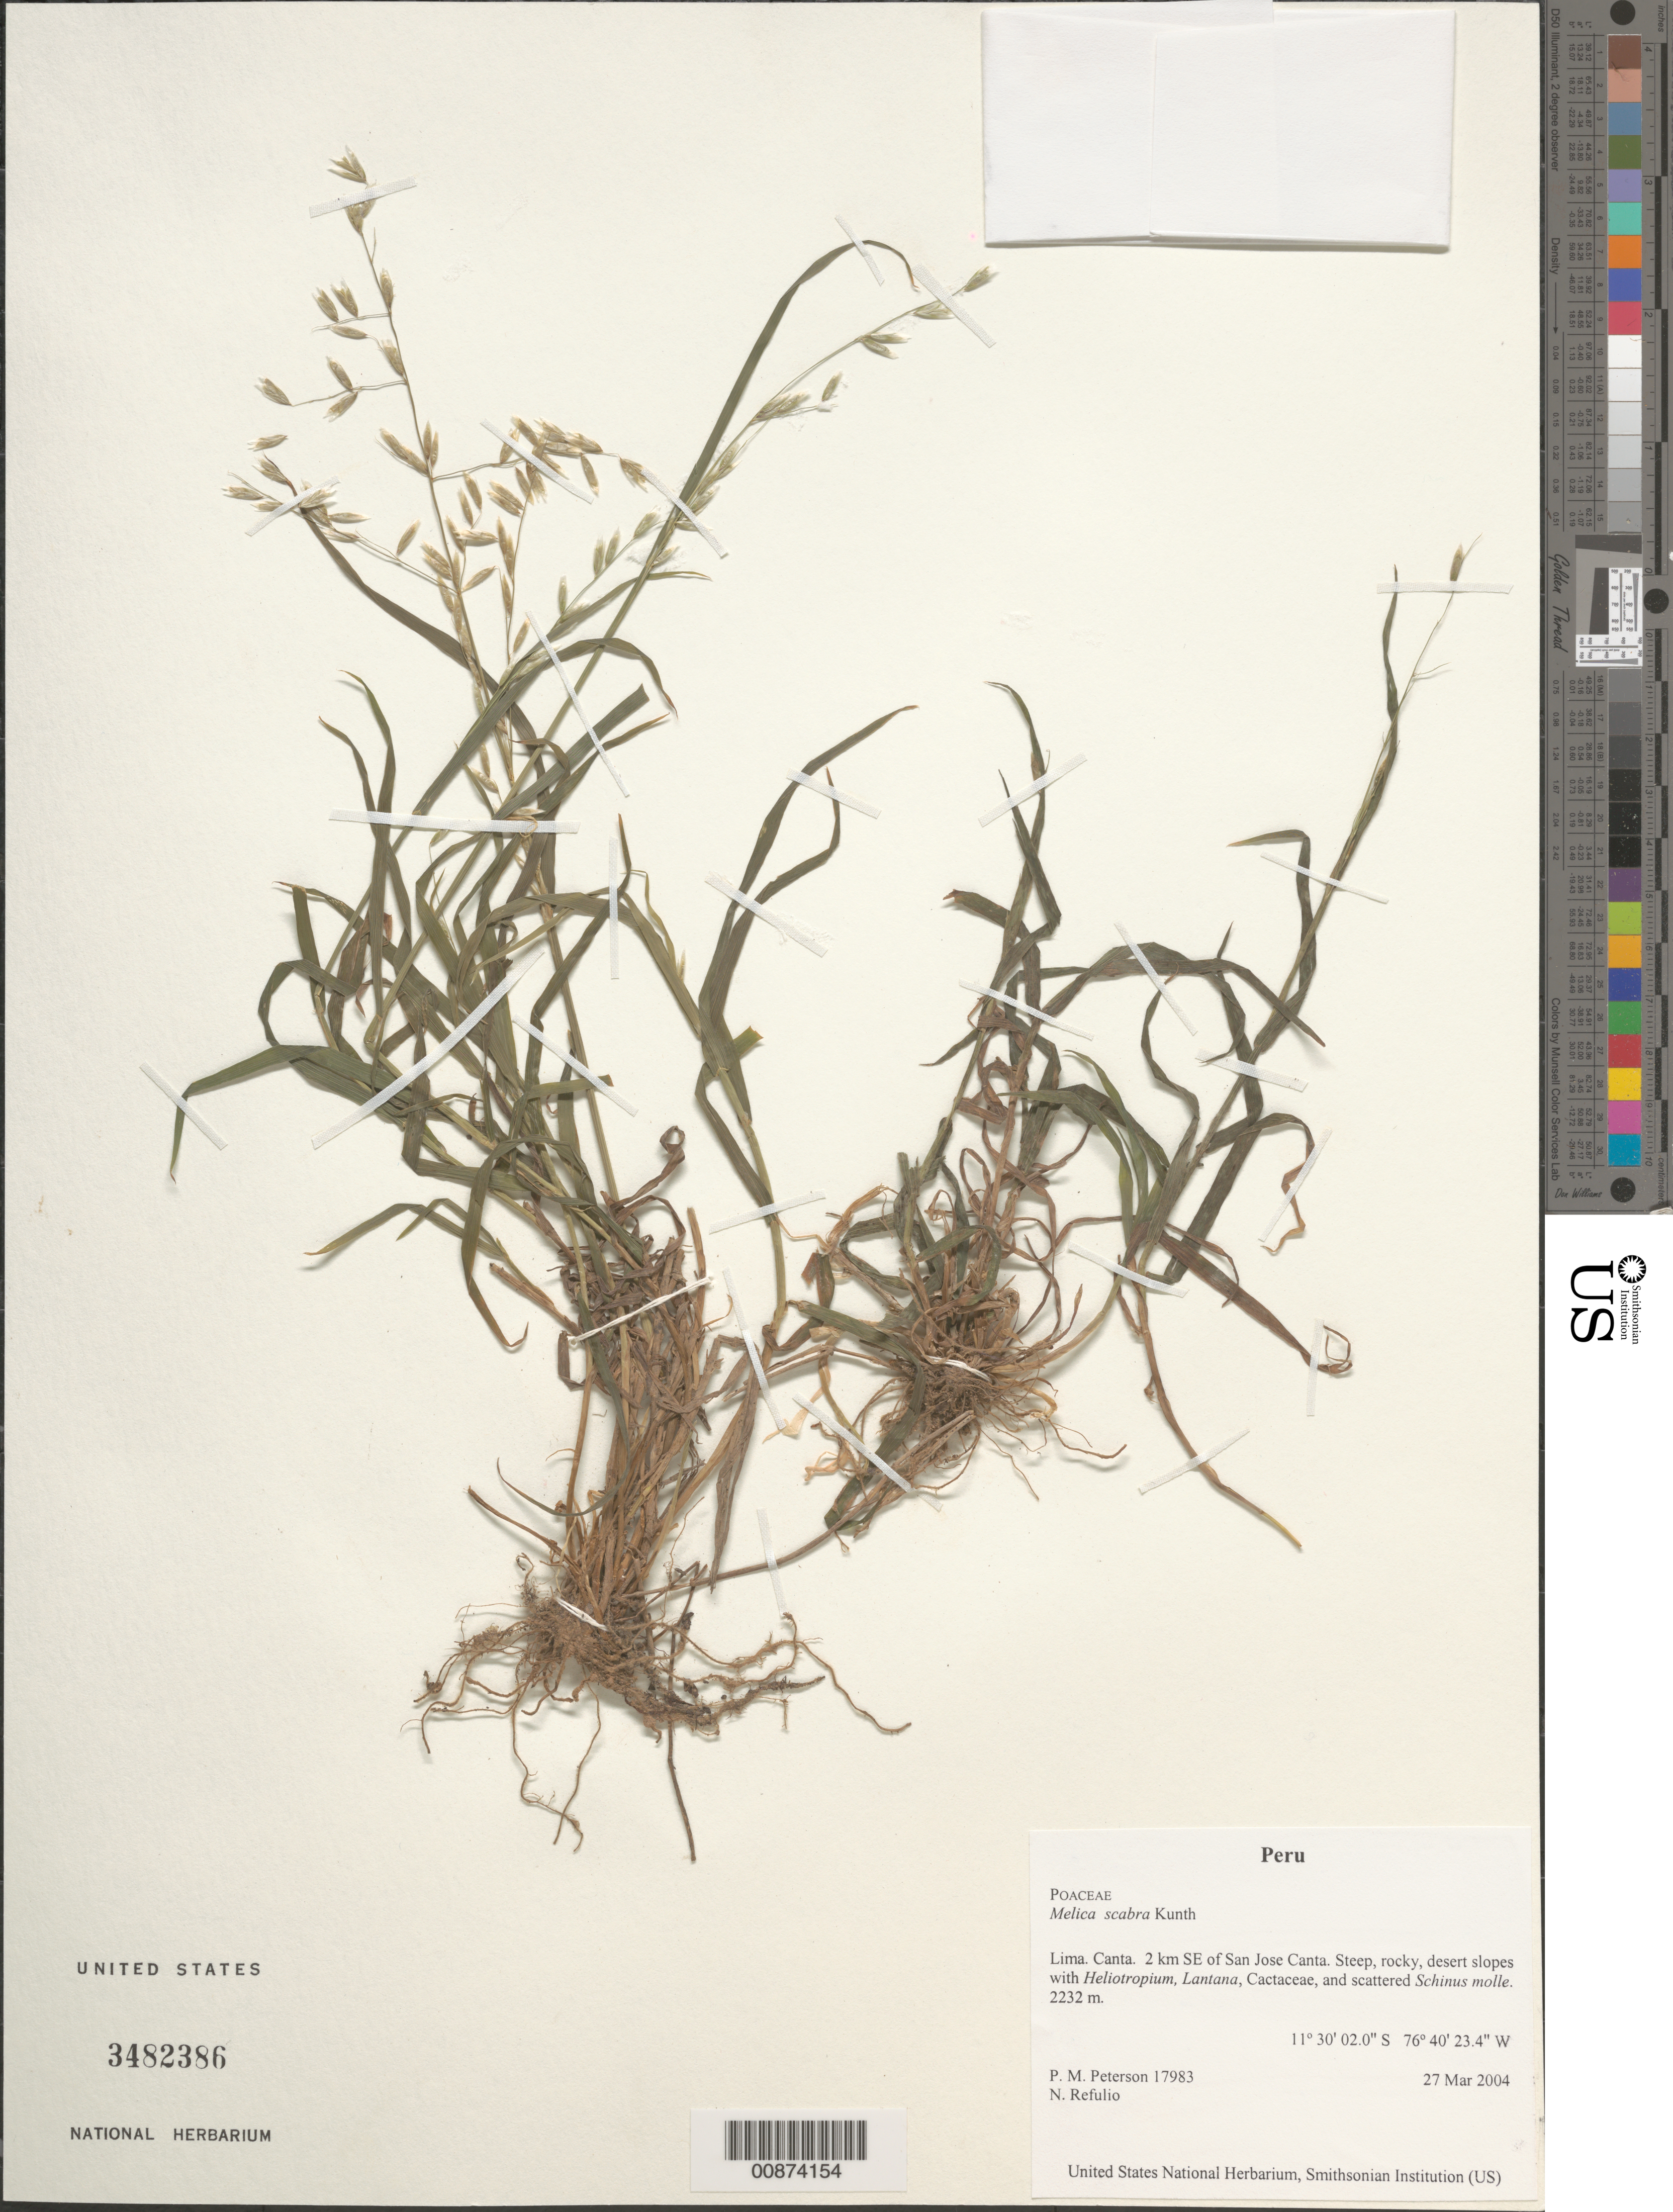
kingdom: Plantae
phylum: Tracheophyta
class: Liliopsida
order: Poales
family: Poaceae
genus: Melica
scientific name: Melica scabra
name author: Kunth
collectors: P. M. Peterson & N. Refulio-Rodríguez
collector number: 17983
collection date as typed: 27 Mar 2004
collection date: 2004-03-27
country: Peru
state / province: Lima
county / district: Canta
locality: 2 km SE of San Jose Canta. Steep, rocky, desert slopes with Heliotropium, Lantana, Cactaceae, and scattered Schinus molle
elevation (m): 2232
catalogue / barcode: US 3482386